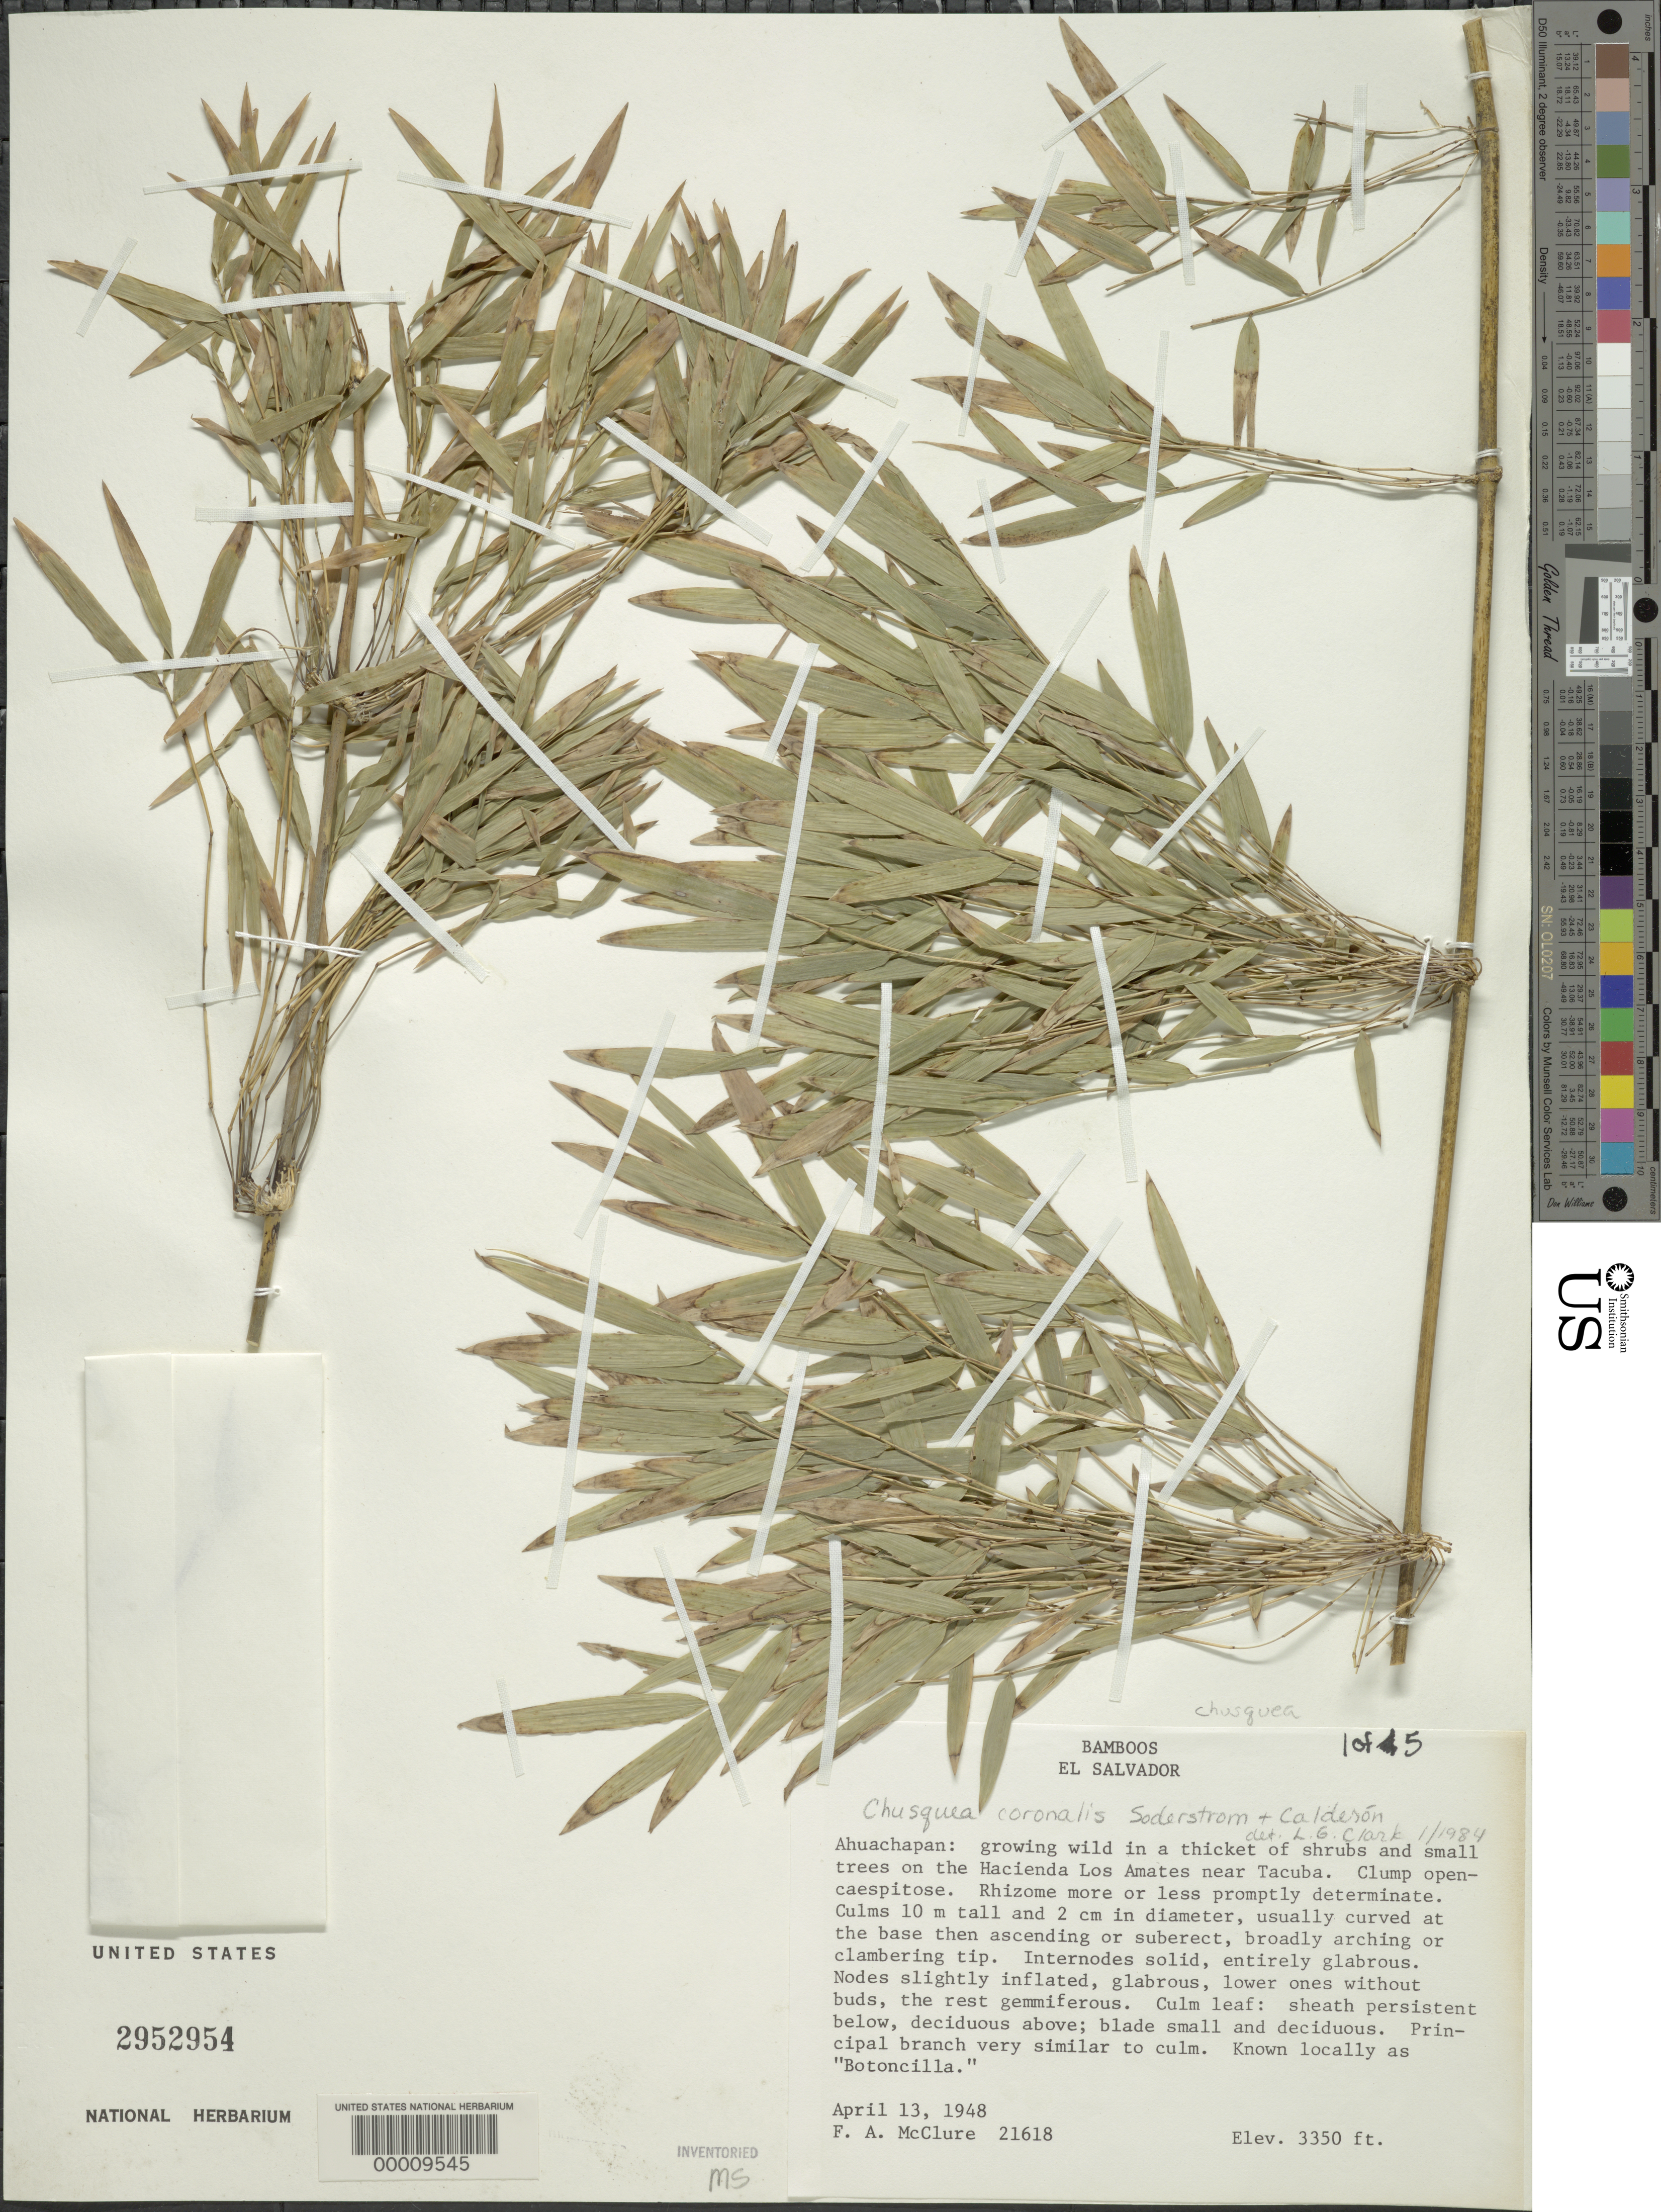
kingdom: Plantae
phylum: Tracheophyta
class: Liliopsida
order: Poales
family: Poaceae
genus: Chusquea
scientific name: Chusquea coronalis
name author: Soderstr. & C. E. Calderón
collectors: F. A. McClure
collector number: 21618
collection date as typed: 13 Apr 1948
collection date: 1948-04-13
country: El Salvador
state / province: Ahuachapán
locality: Hacienda los amates, tacuba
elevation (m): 1021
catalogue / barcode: US 2952954